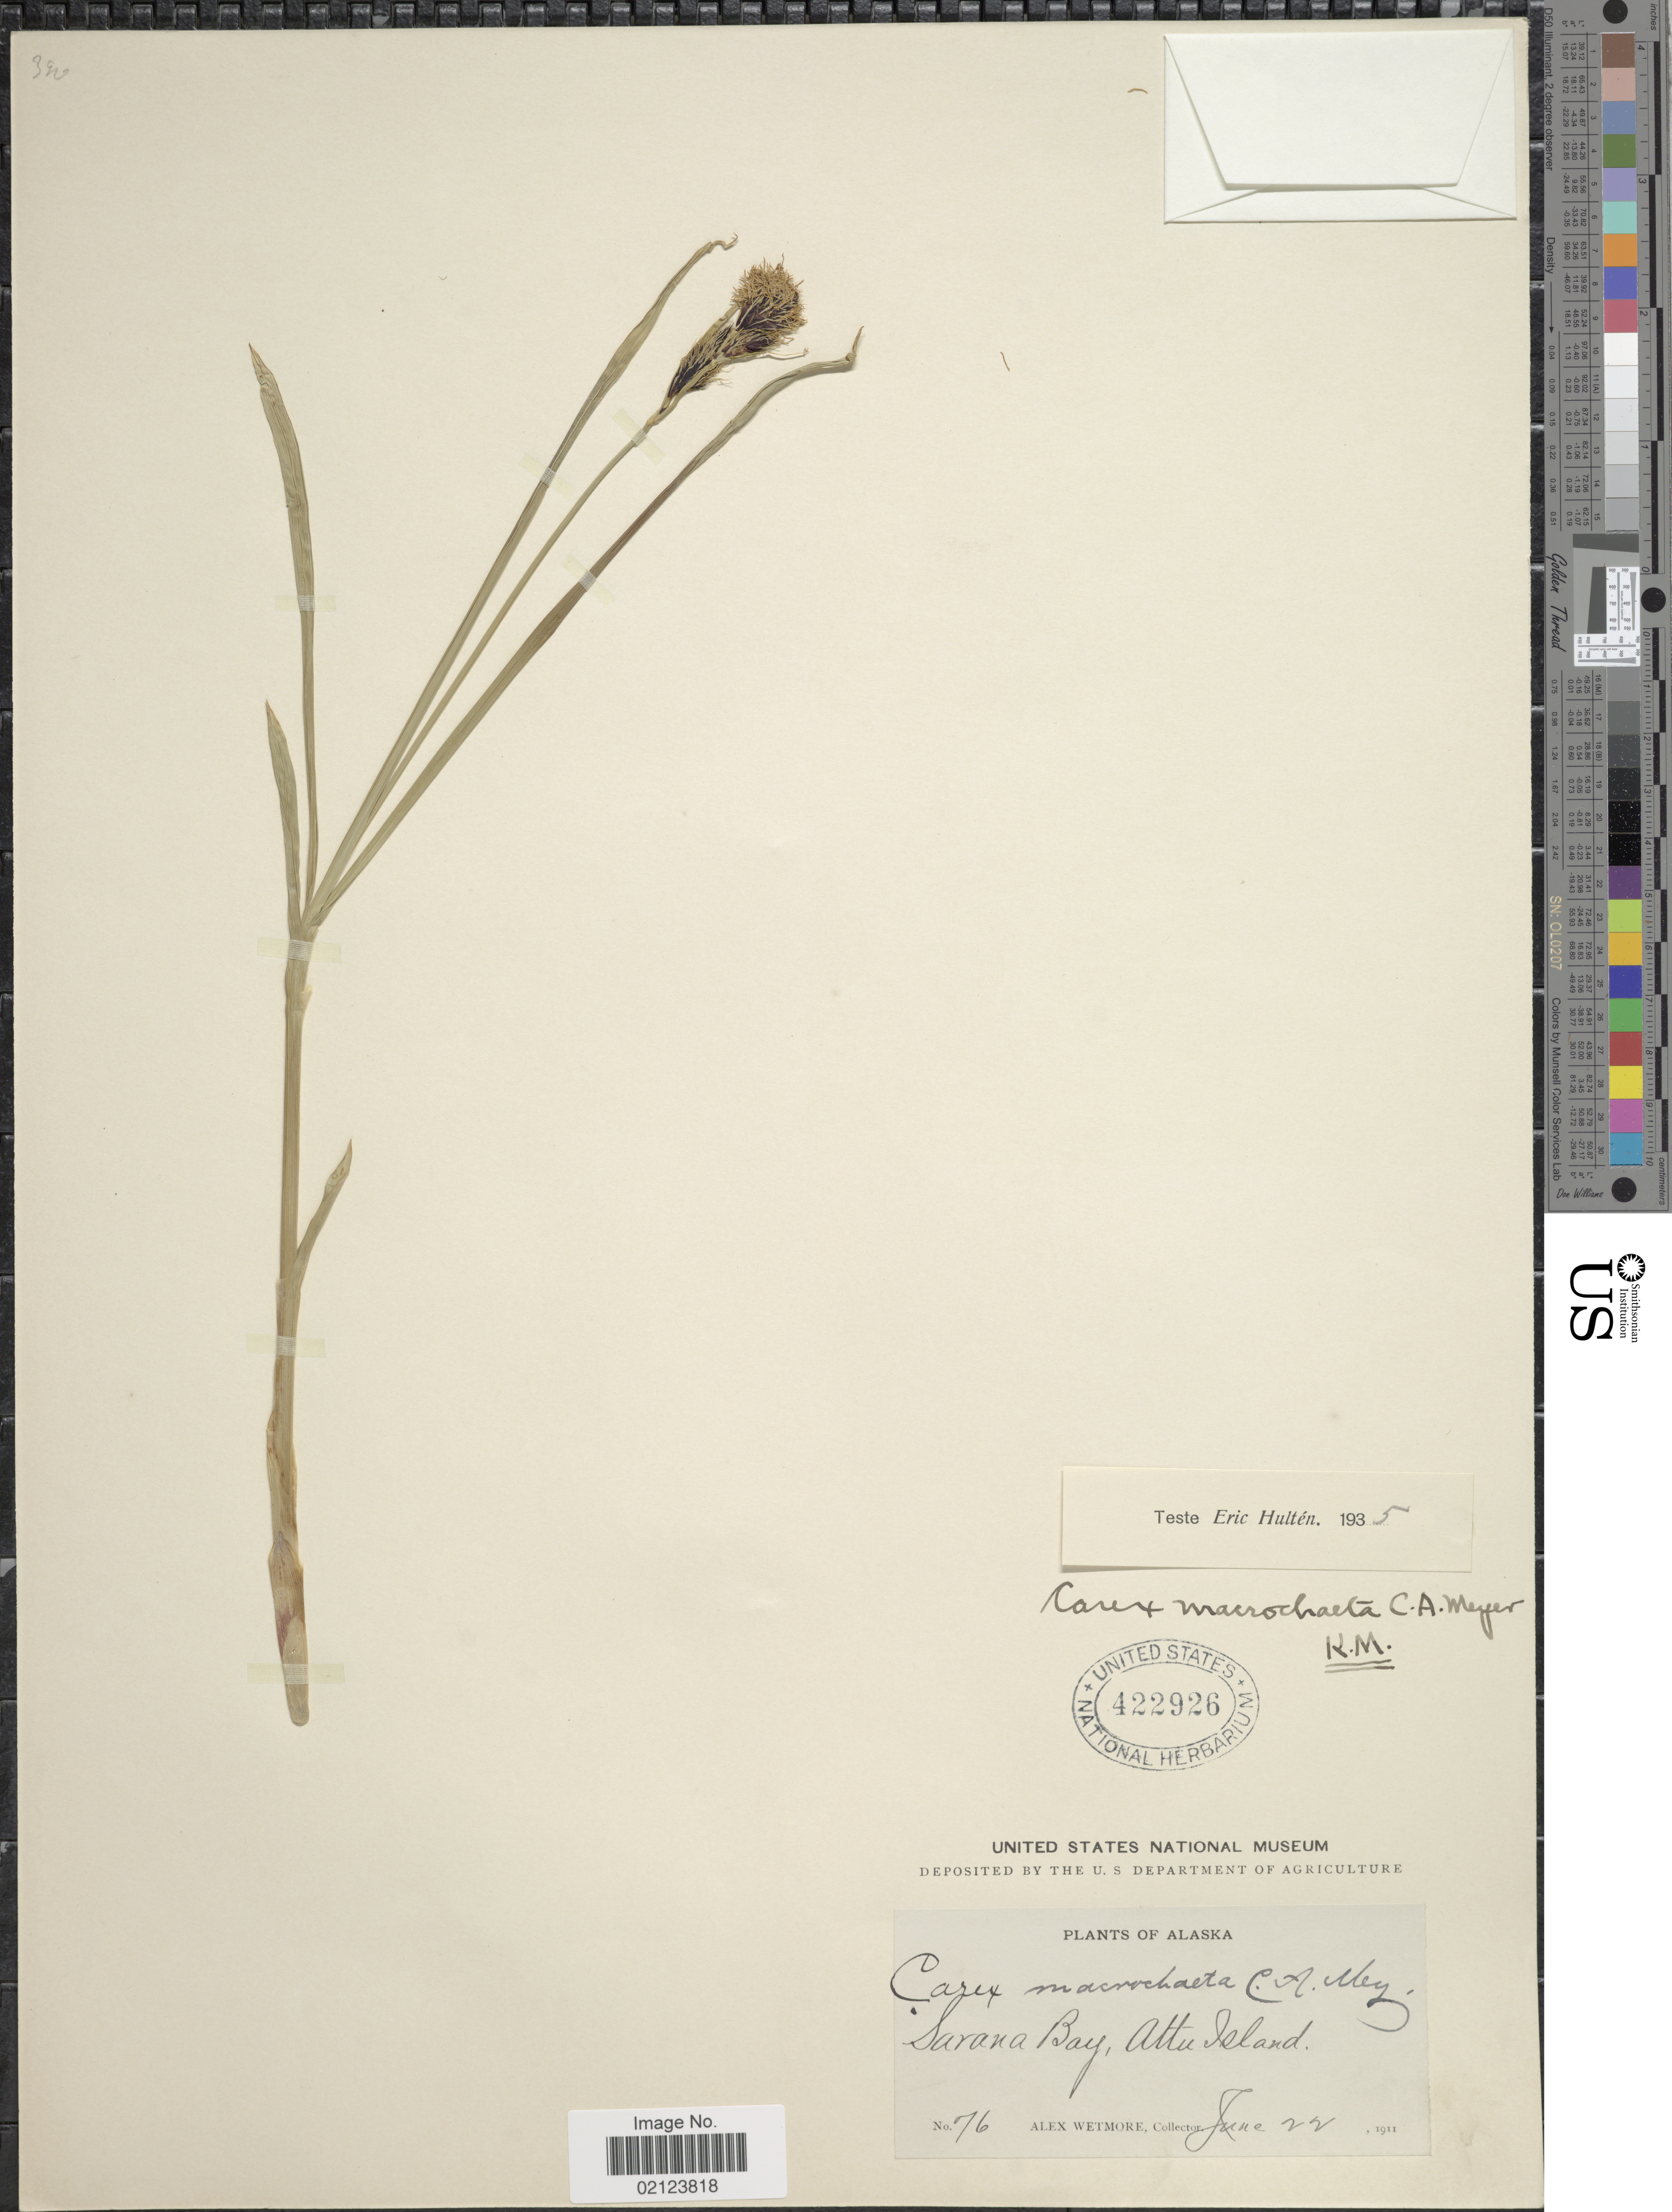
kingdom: Plantae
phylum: Tracheophyta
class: Liliopsida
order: Poales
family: Cyperaceae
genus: Carex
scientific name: Carex macrochaeta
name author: C.A. Mey.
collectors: A. Wetmore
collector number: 76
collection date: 1911-06-22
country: United States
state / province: Alaska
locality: Sarana Bay, Attu Island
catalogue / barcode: US 422926